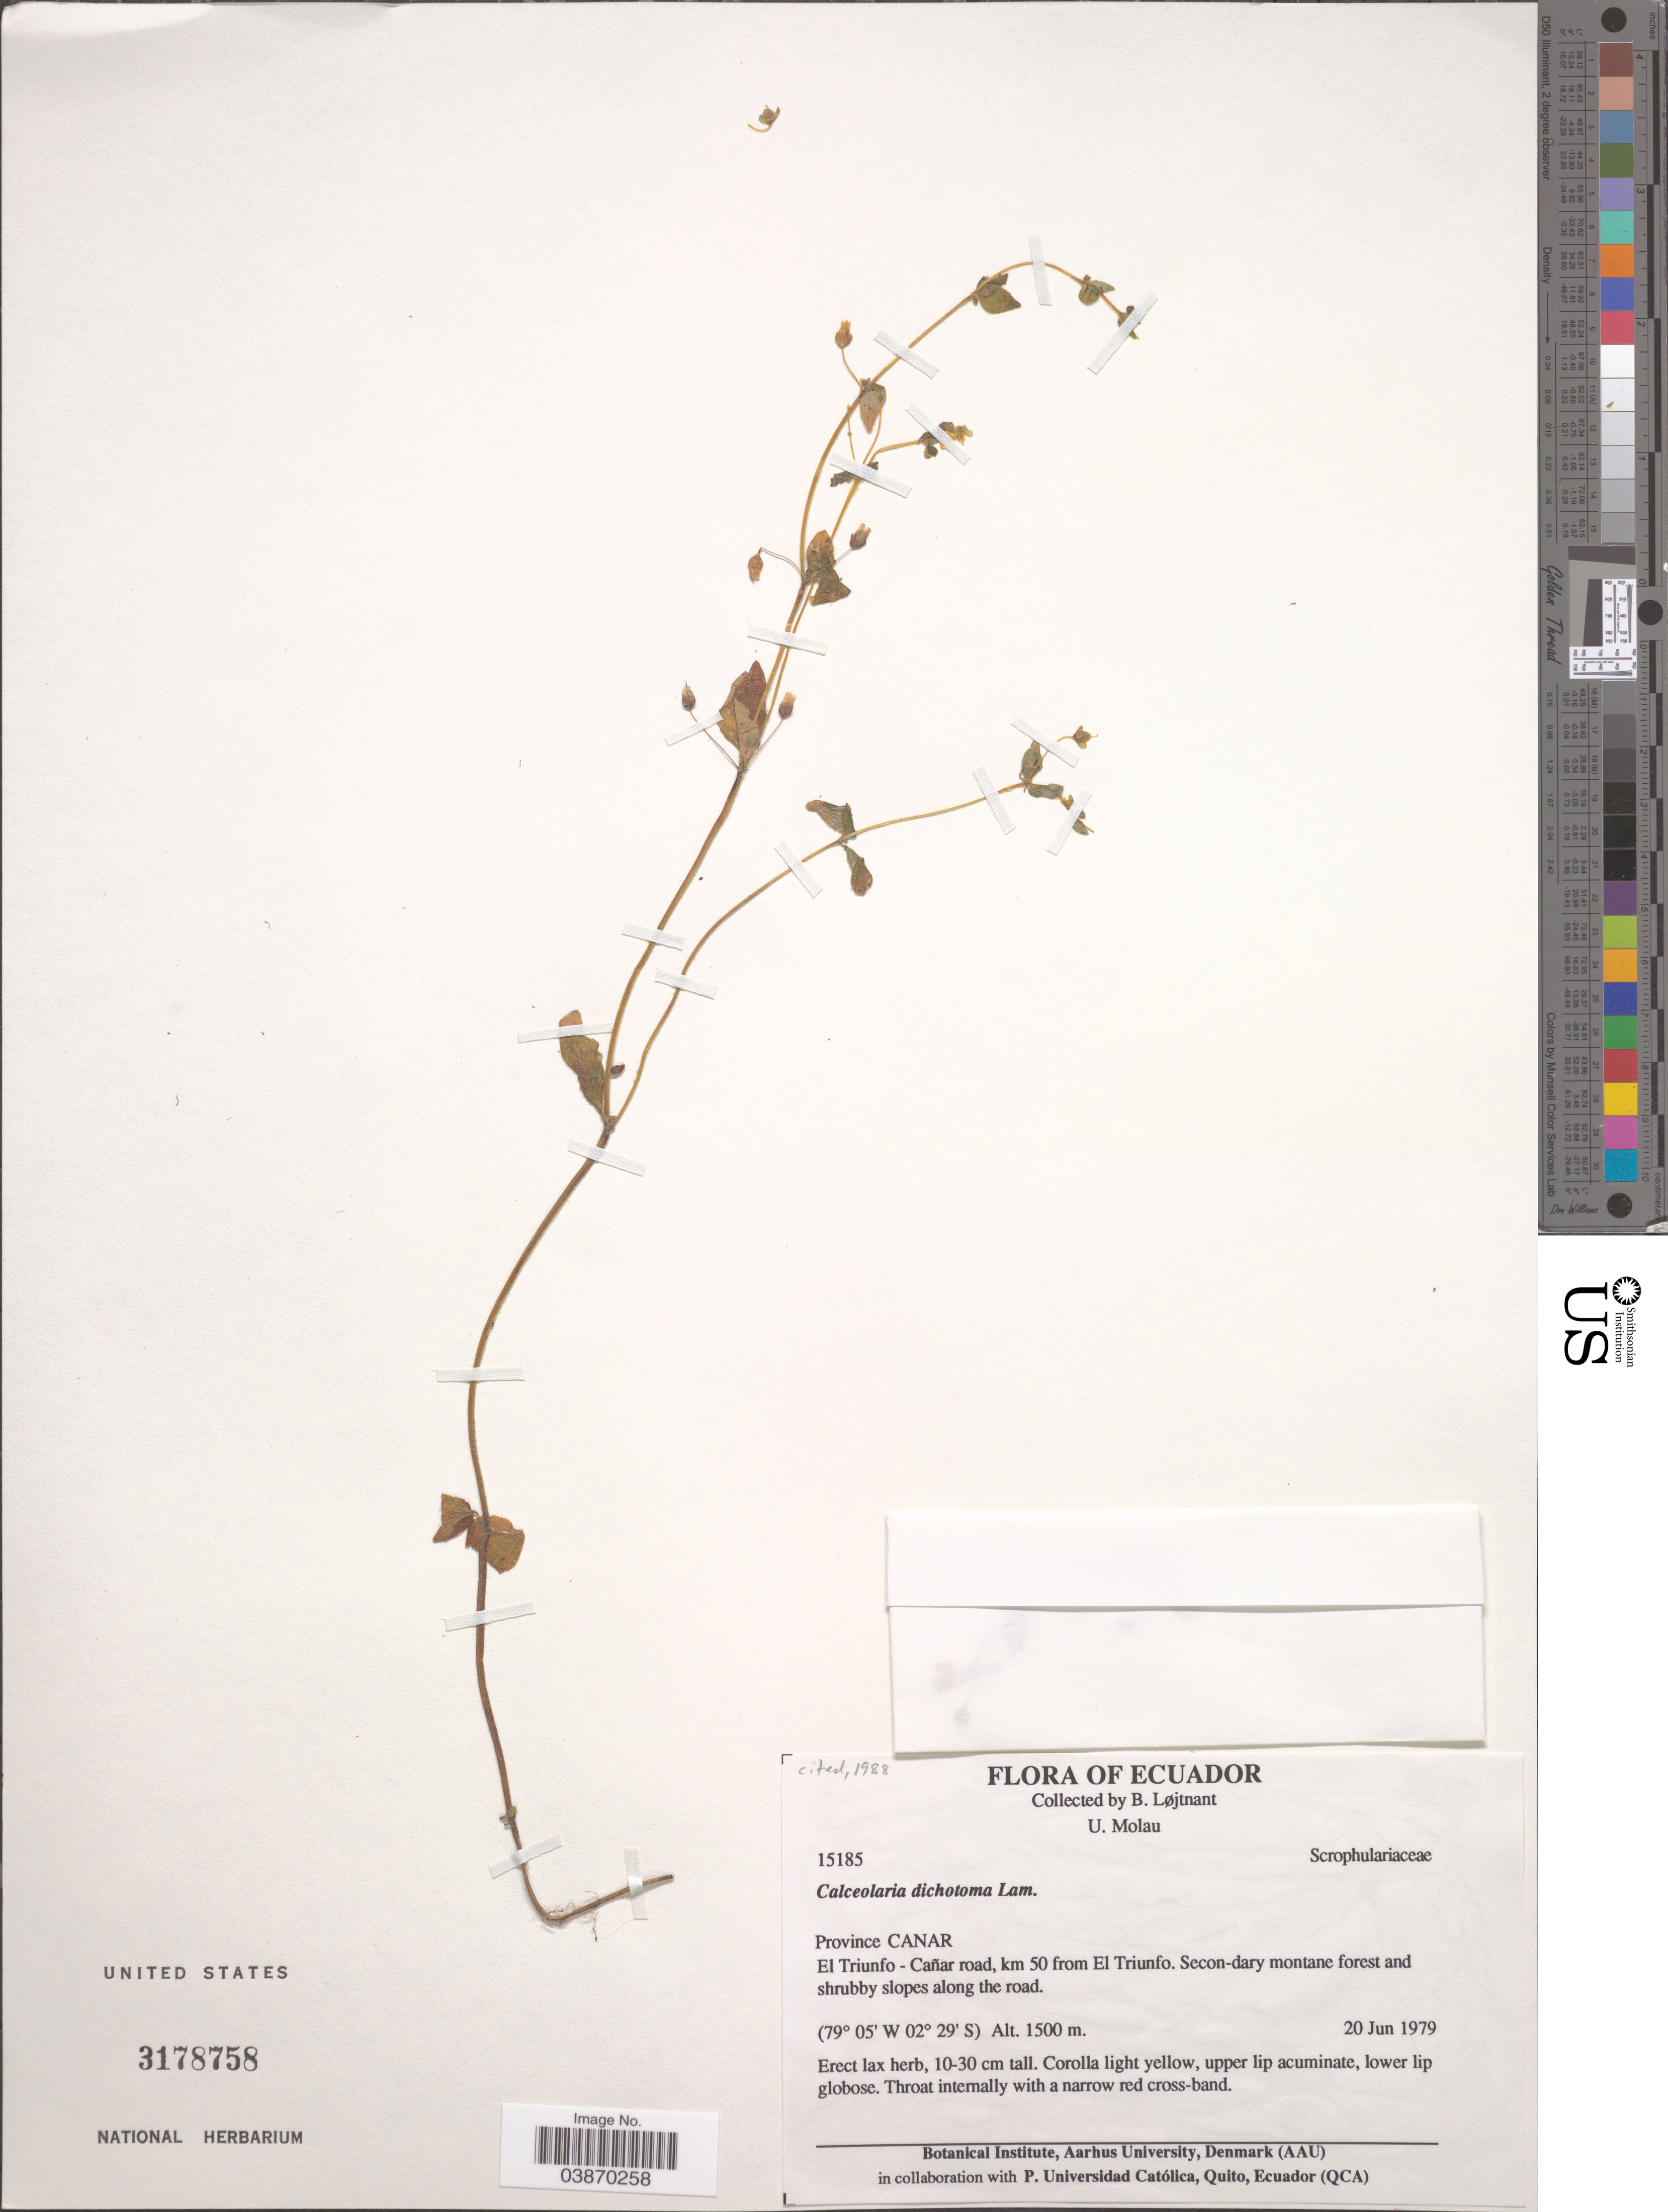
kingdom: Plantae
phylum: Tracheophyta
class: Magnoliopsida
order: Lamiales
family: Calceolariaceae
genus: Calceolaria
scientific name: Calceolaria dichotoma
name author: Lam.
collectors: B. Löjtnant & U. Molau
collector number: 15185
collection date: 1979-06-20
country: Ecuador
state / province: Cañar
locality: El Triunfo - Cañar road, km 50 from El Triunfo.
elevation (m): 1500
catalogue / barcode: US 3178758